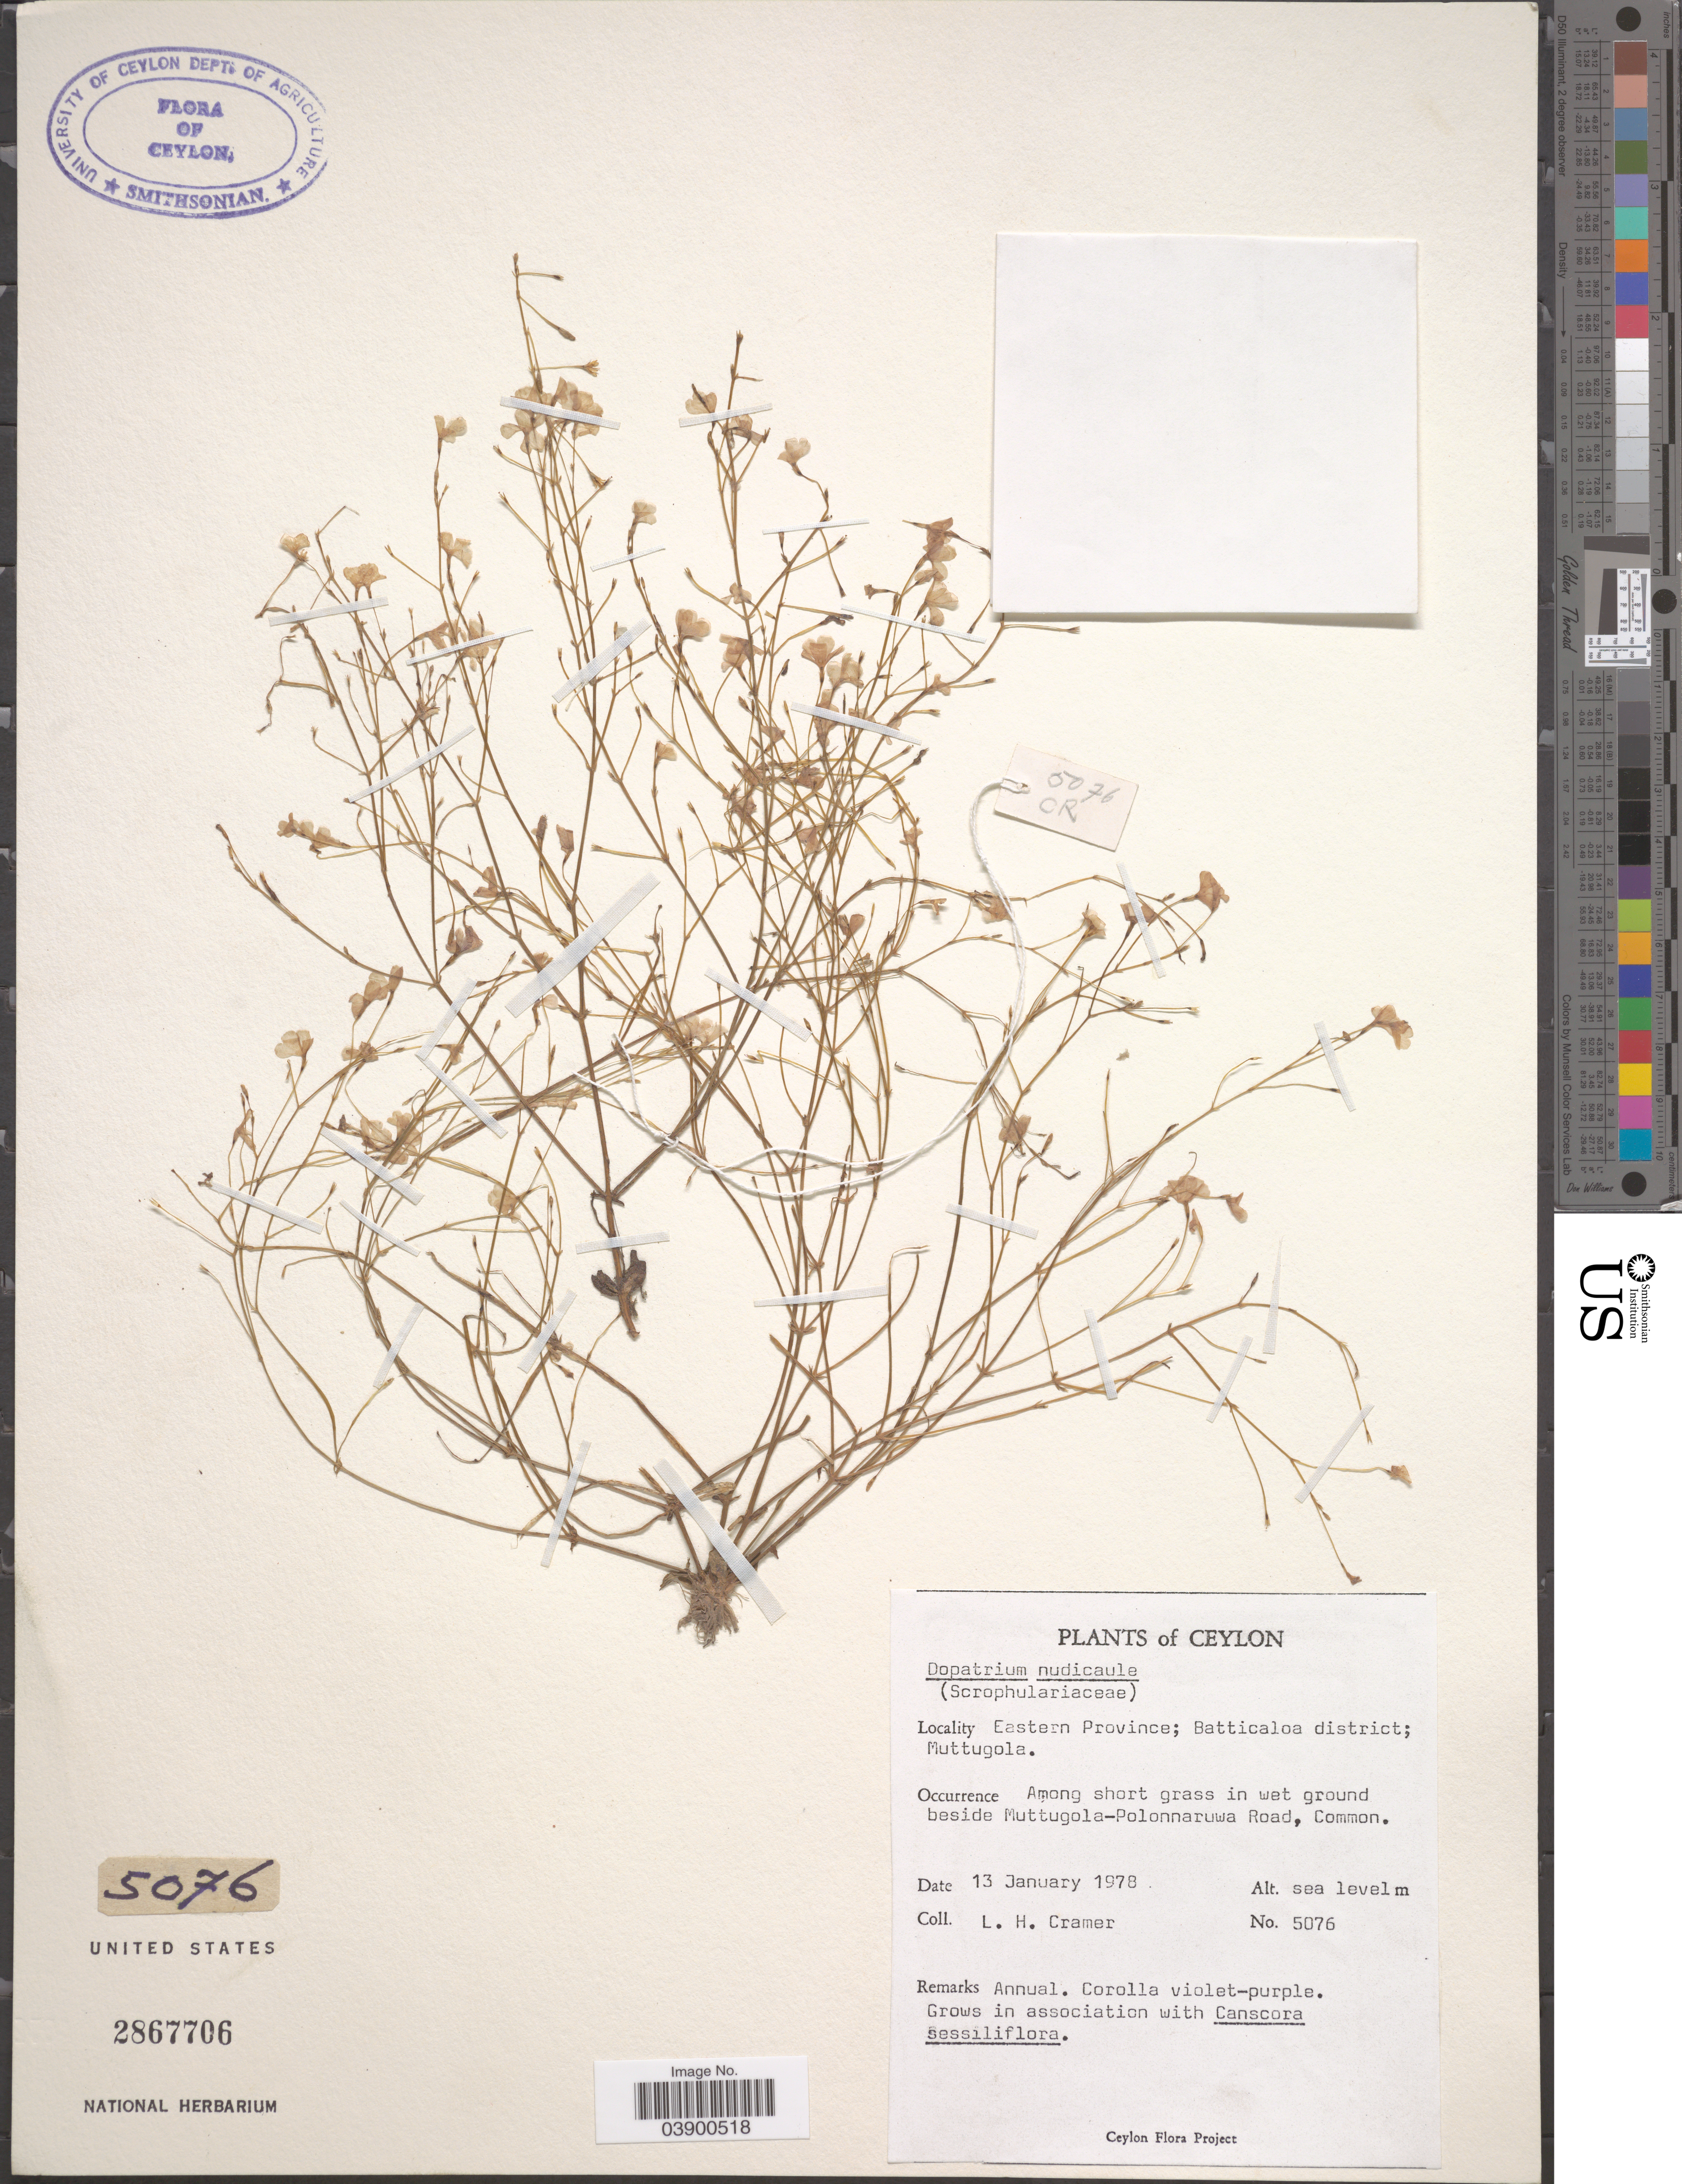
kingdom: Plantae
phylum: Tracheophyta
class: Magnoliopsida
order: Lamiales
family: Plantaginaceae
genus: Dopatrium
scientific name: Dopatrium nudicaule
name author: (Willd.) Benth.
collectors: L. H. Cramer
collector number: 5076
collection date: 1978-01-13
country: Sri Lanka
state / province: Eastern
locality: Ceylon. Eastern Province; Batticaloa district; Beside Muttugola-Polonnaruwa Road.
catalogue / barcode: US 2867706